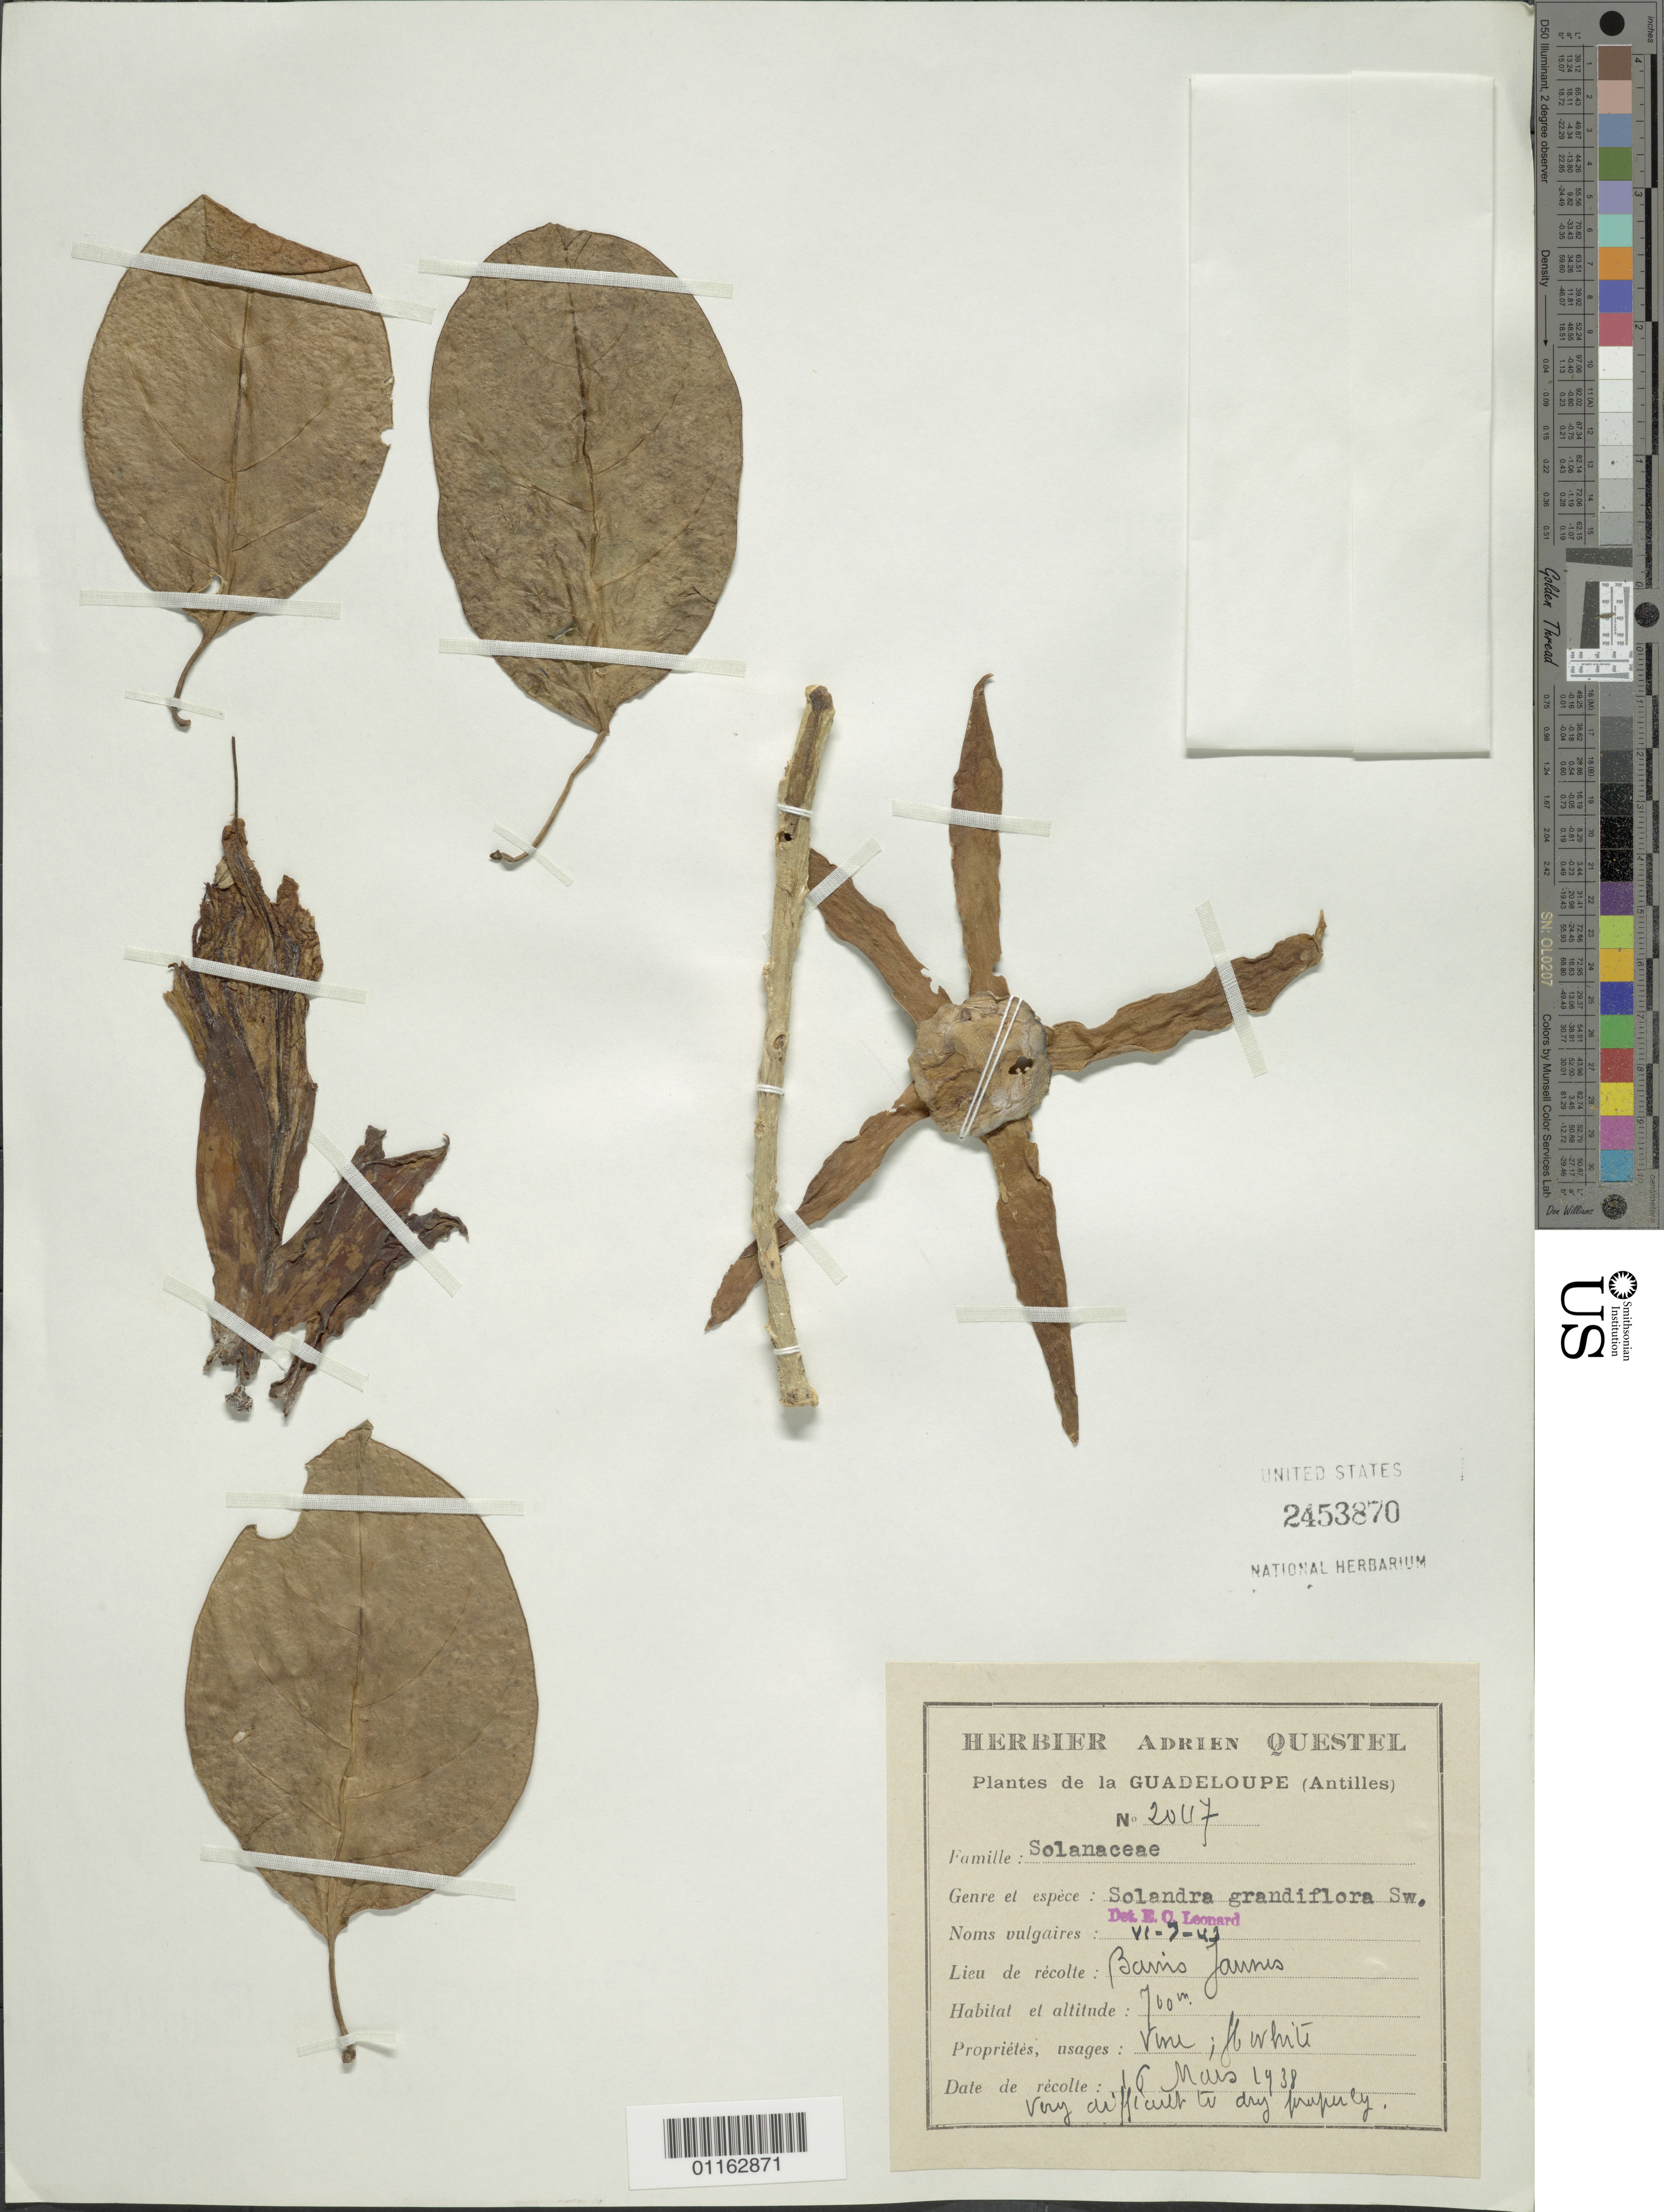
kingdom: Plantae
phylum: Tracheophyta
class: Magnoliopsida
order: Solanales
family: Solanaceae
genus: Solandra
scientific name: Solandra grandiflora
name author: Sw.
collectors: A. Questel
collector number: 2047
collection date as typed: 16 Feb 1938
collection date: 1938-02-16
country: Guadeloupe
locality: Bains Jaures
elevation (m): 700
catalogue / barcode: US 2453870